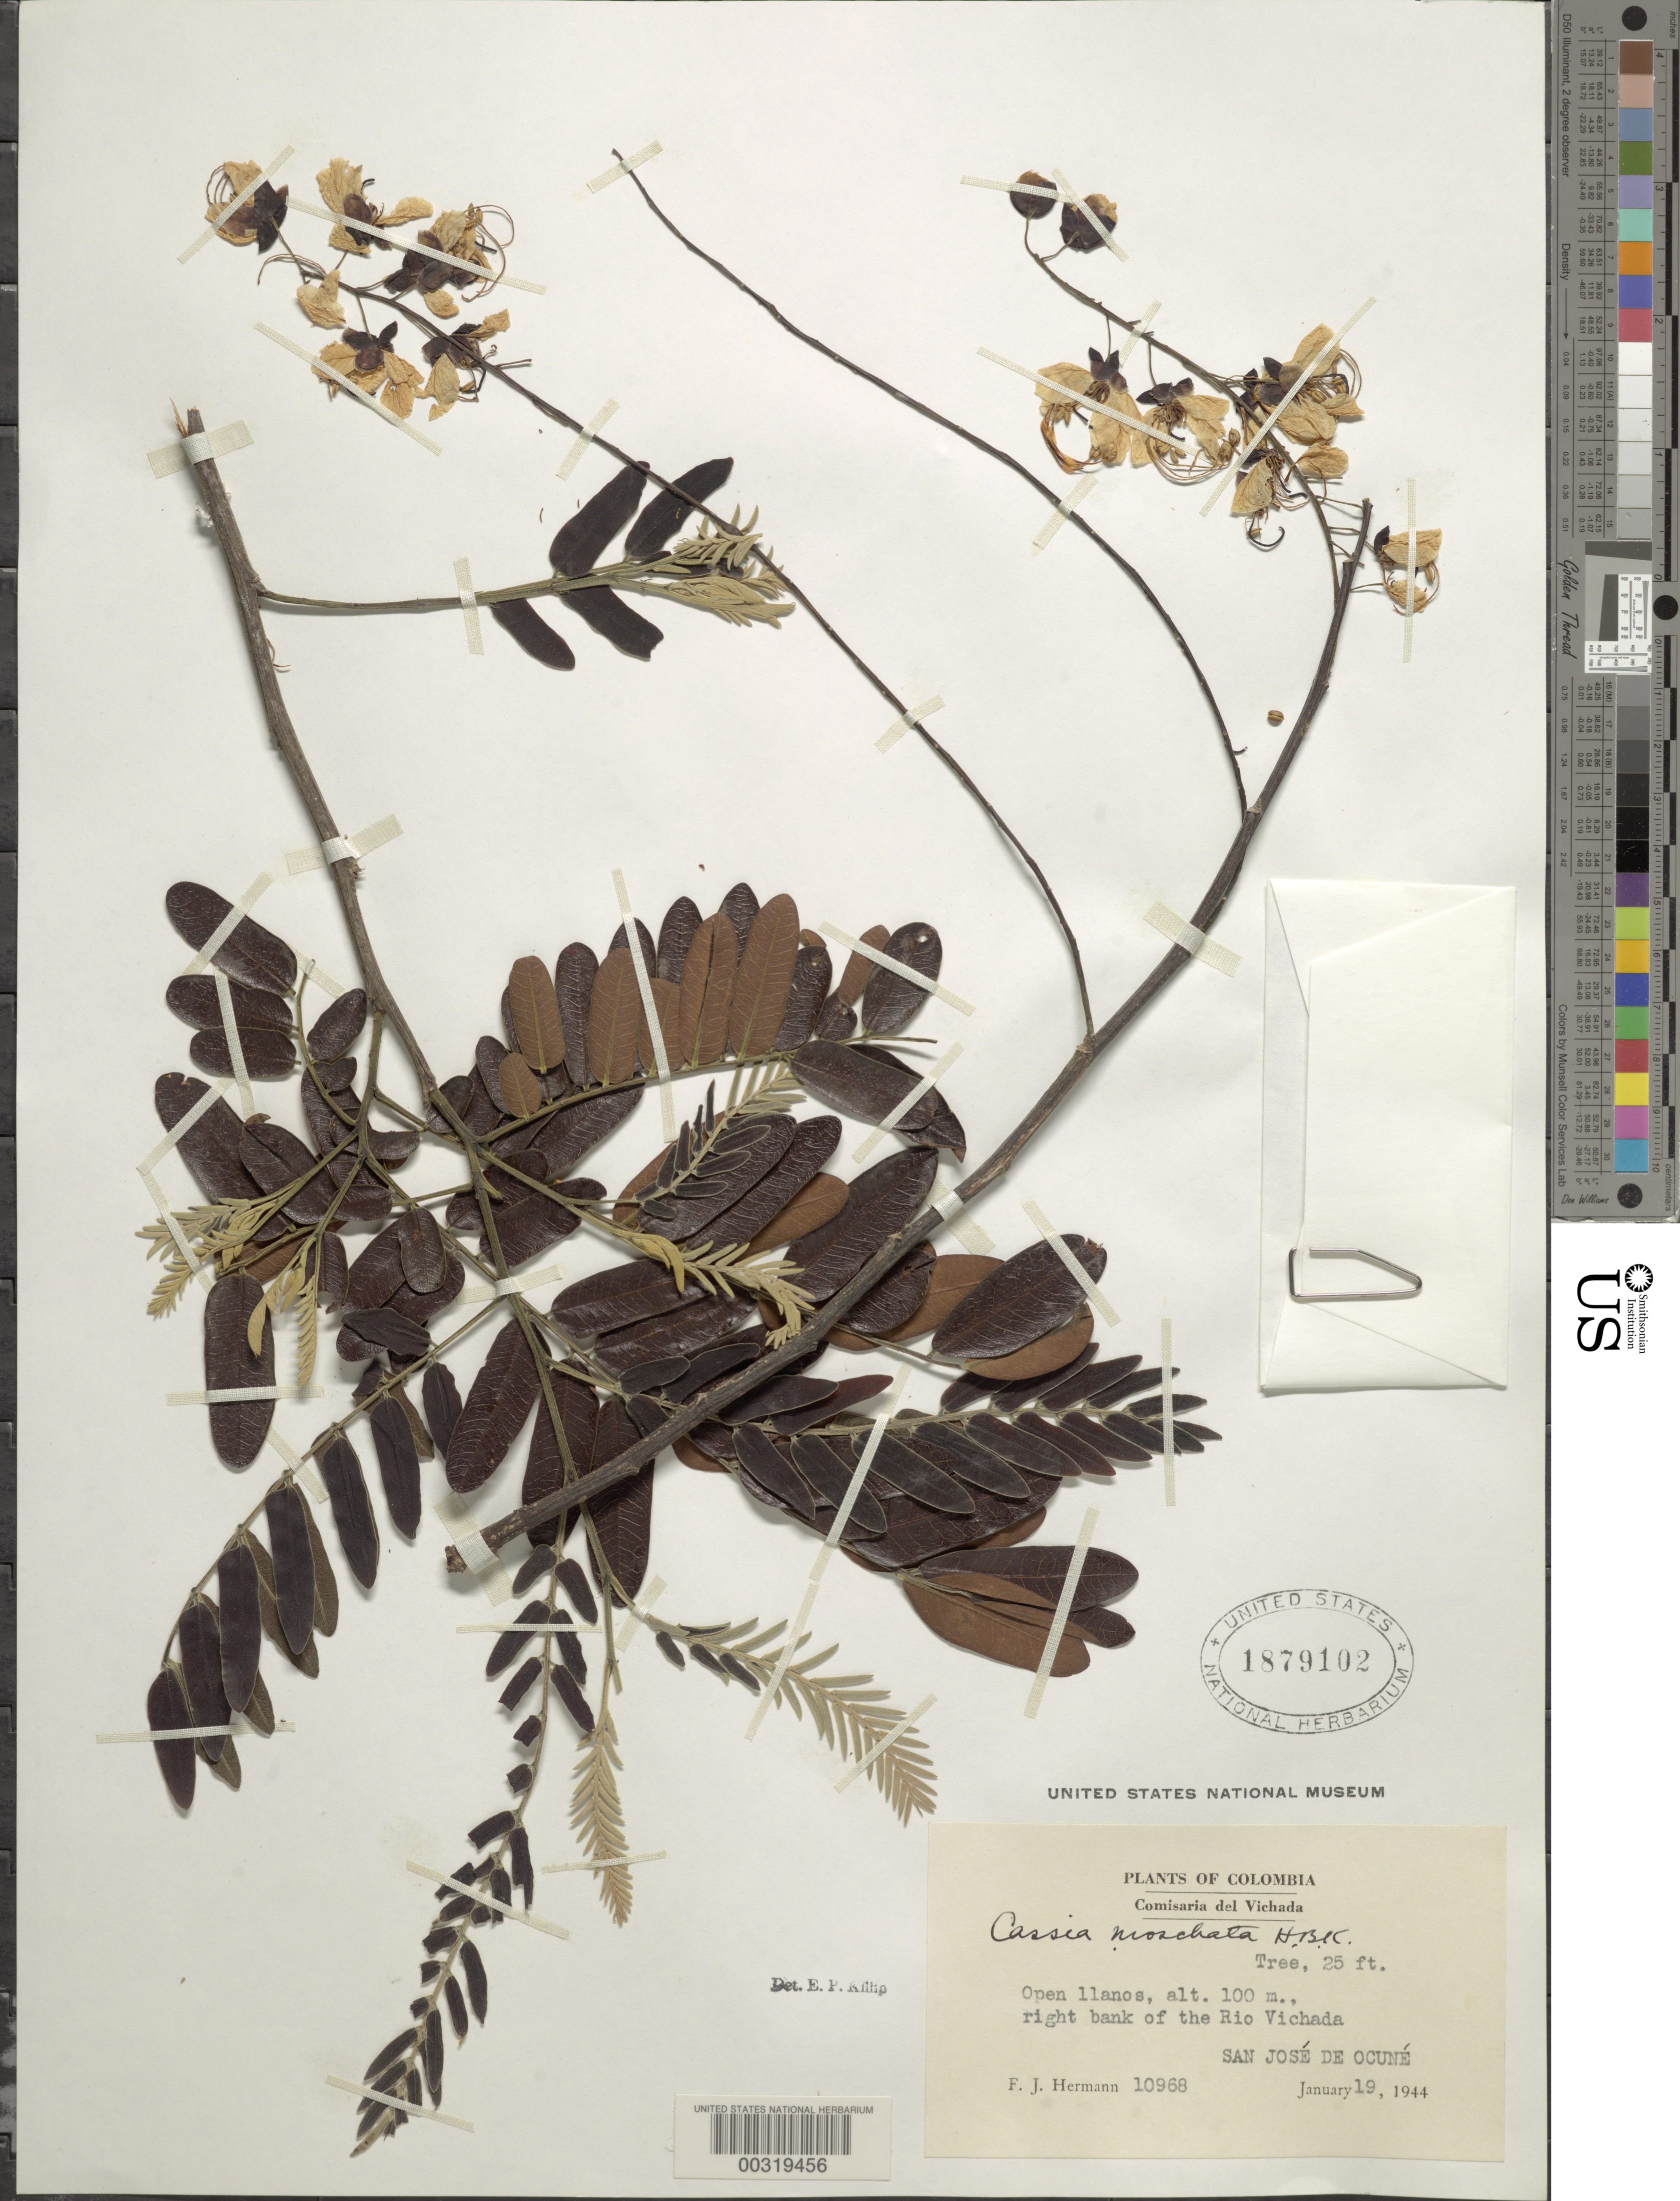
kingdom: Plantae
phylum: Tracheophyta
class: Magnoliopsida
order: Fabales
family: Fabaceae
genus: Cassia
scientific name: Cassia moschata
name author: Kunth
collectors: F. J. Hermann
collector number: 10968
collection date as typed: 19 Jan 1944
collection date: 1944-01-19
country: Colombia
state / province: Vichada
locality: Right bank of the Rio Vichada, San Jose de Ocune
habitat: River bank; open llanos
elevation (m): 100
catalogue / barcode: US 1879102